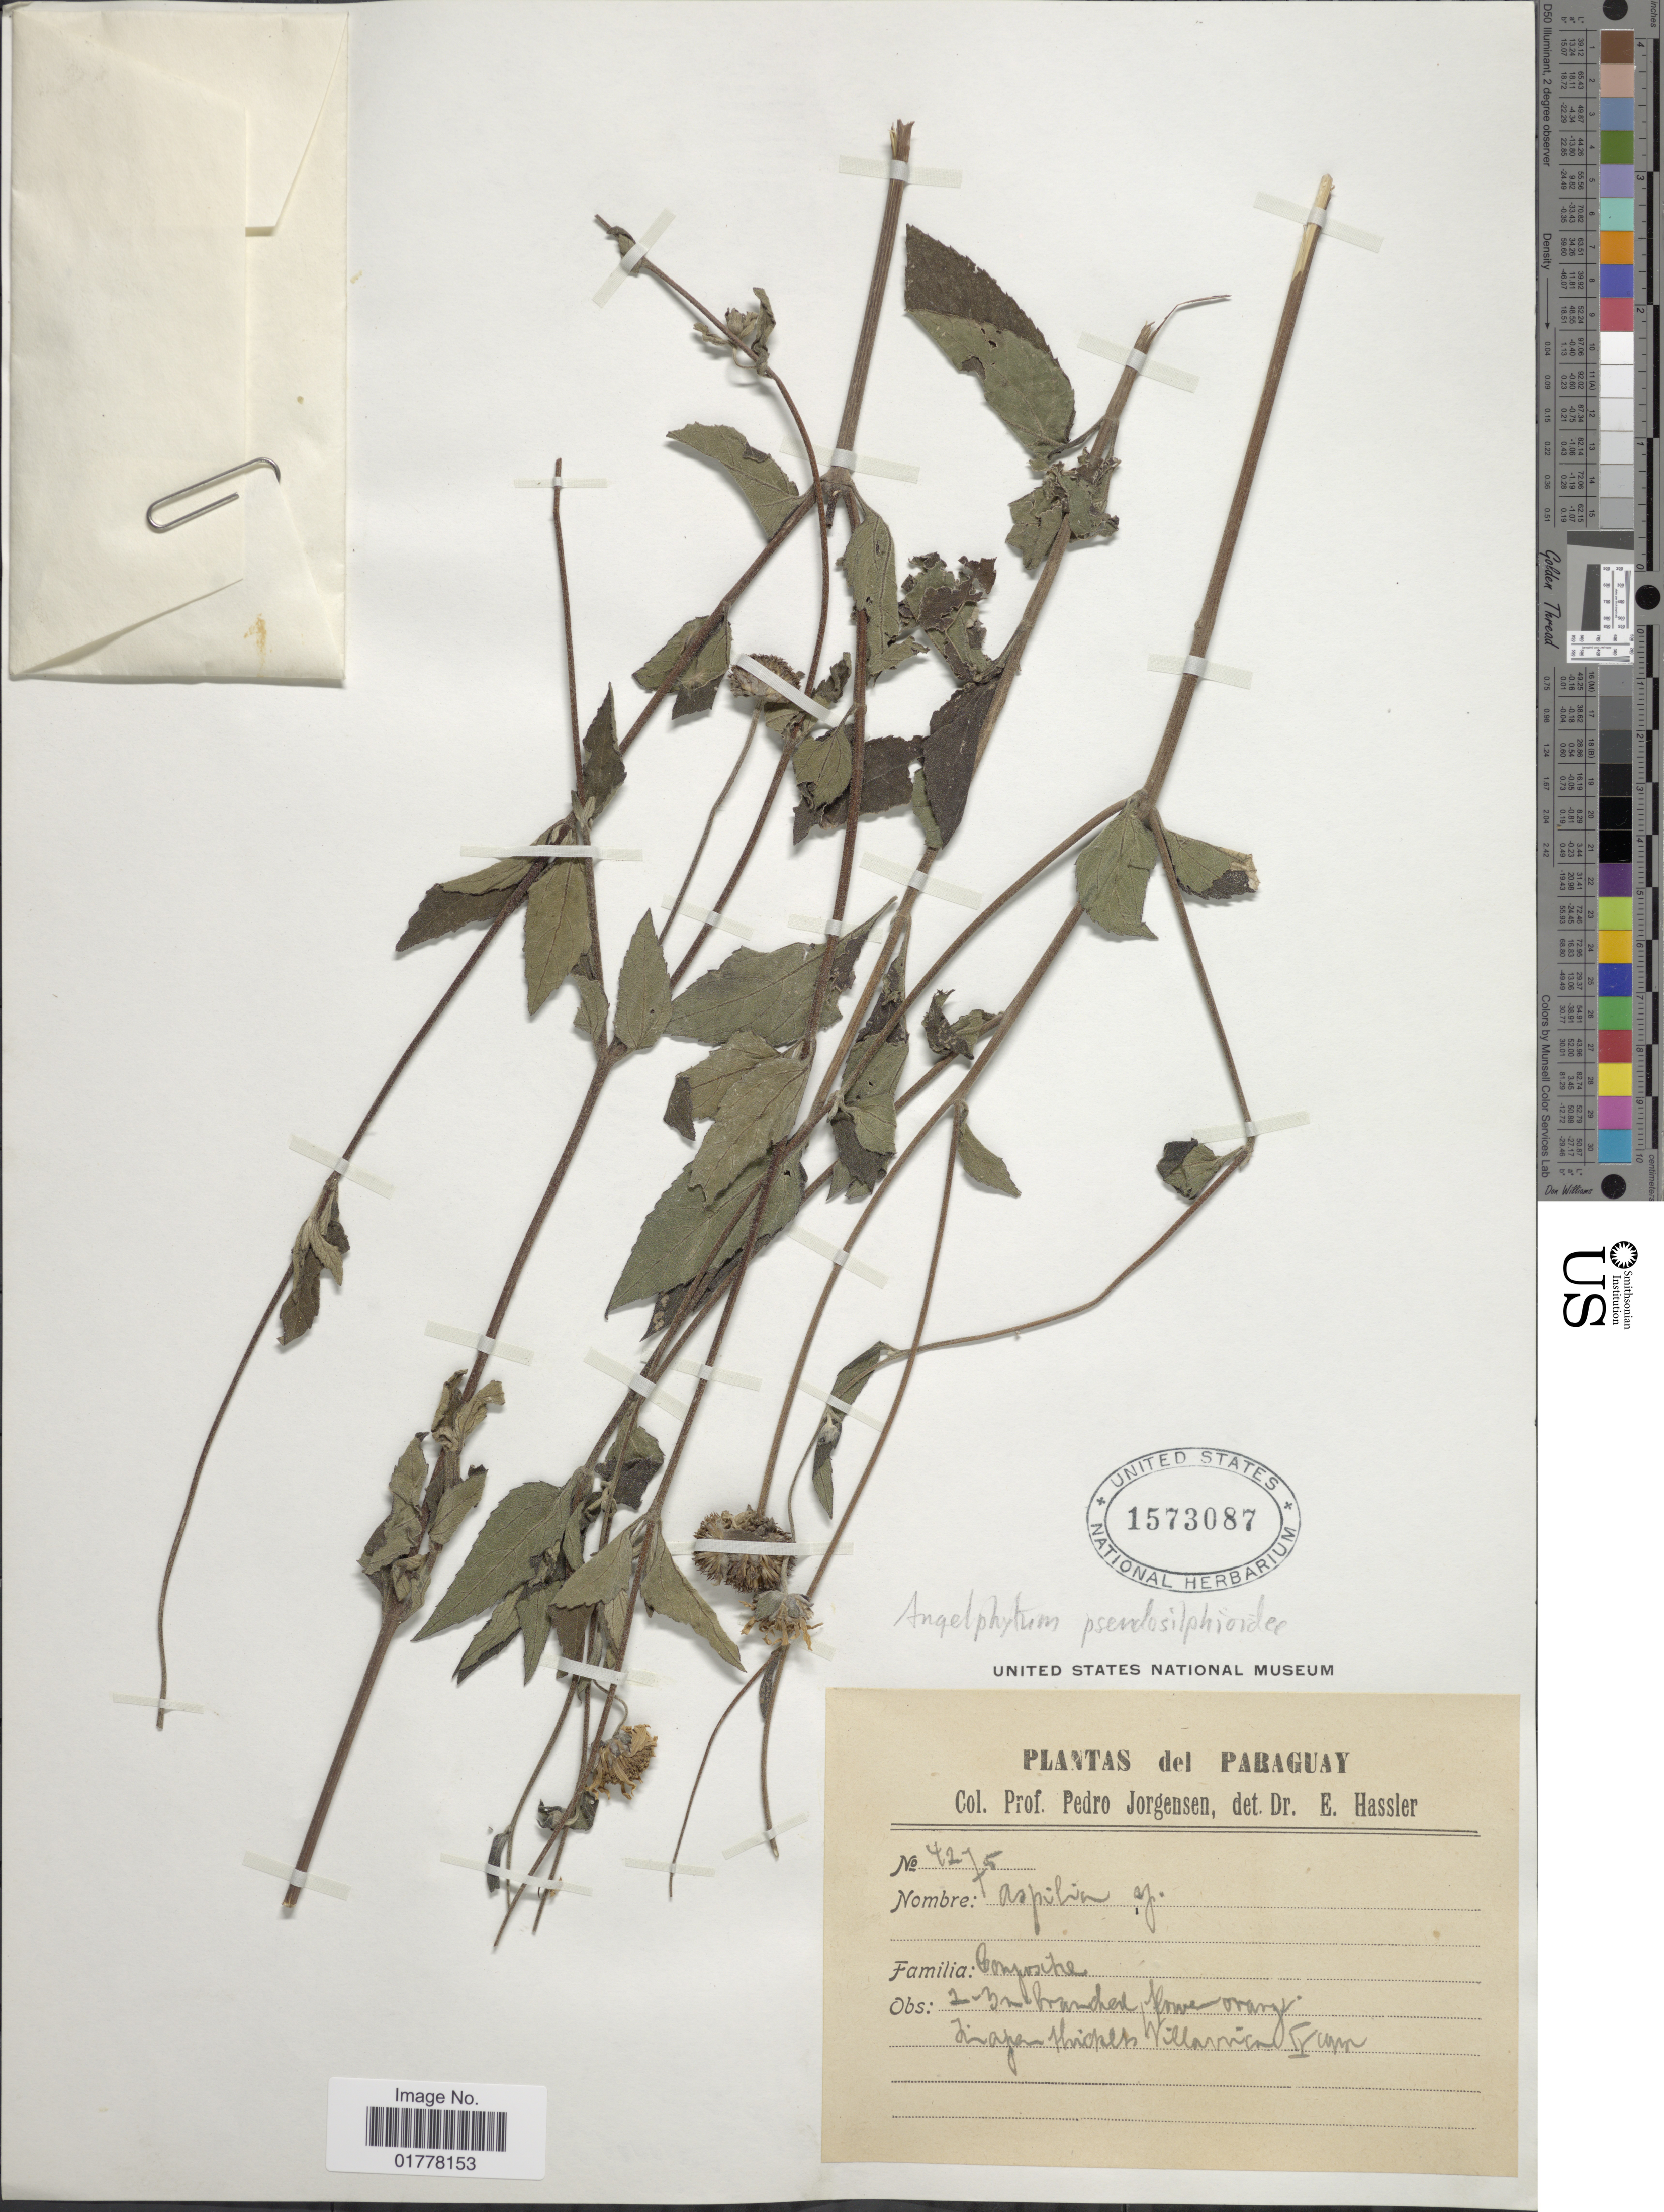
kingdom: Plantae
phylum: Tracheophyta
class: Magnoliopsida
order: Asterales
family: Asteraceae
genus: Angelphytum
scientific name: Angelphytum pseudosilphoides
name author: (Hassl.) H. Rob.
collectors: P. Jörgensen & E. Hassler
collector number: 4275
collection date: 1932-05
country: Paraguay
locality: Tiapan thickets Villavica.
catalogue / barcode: US 1573087